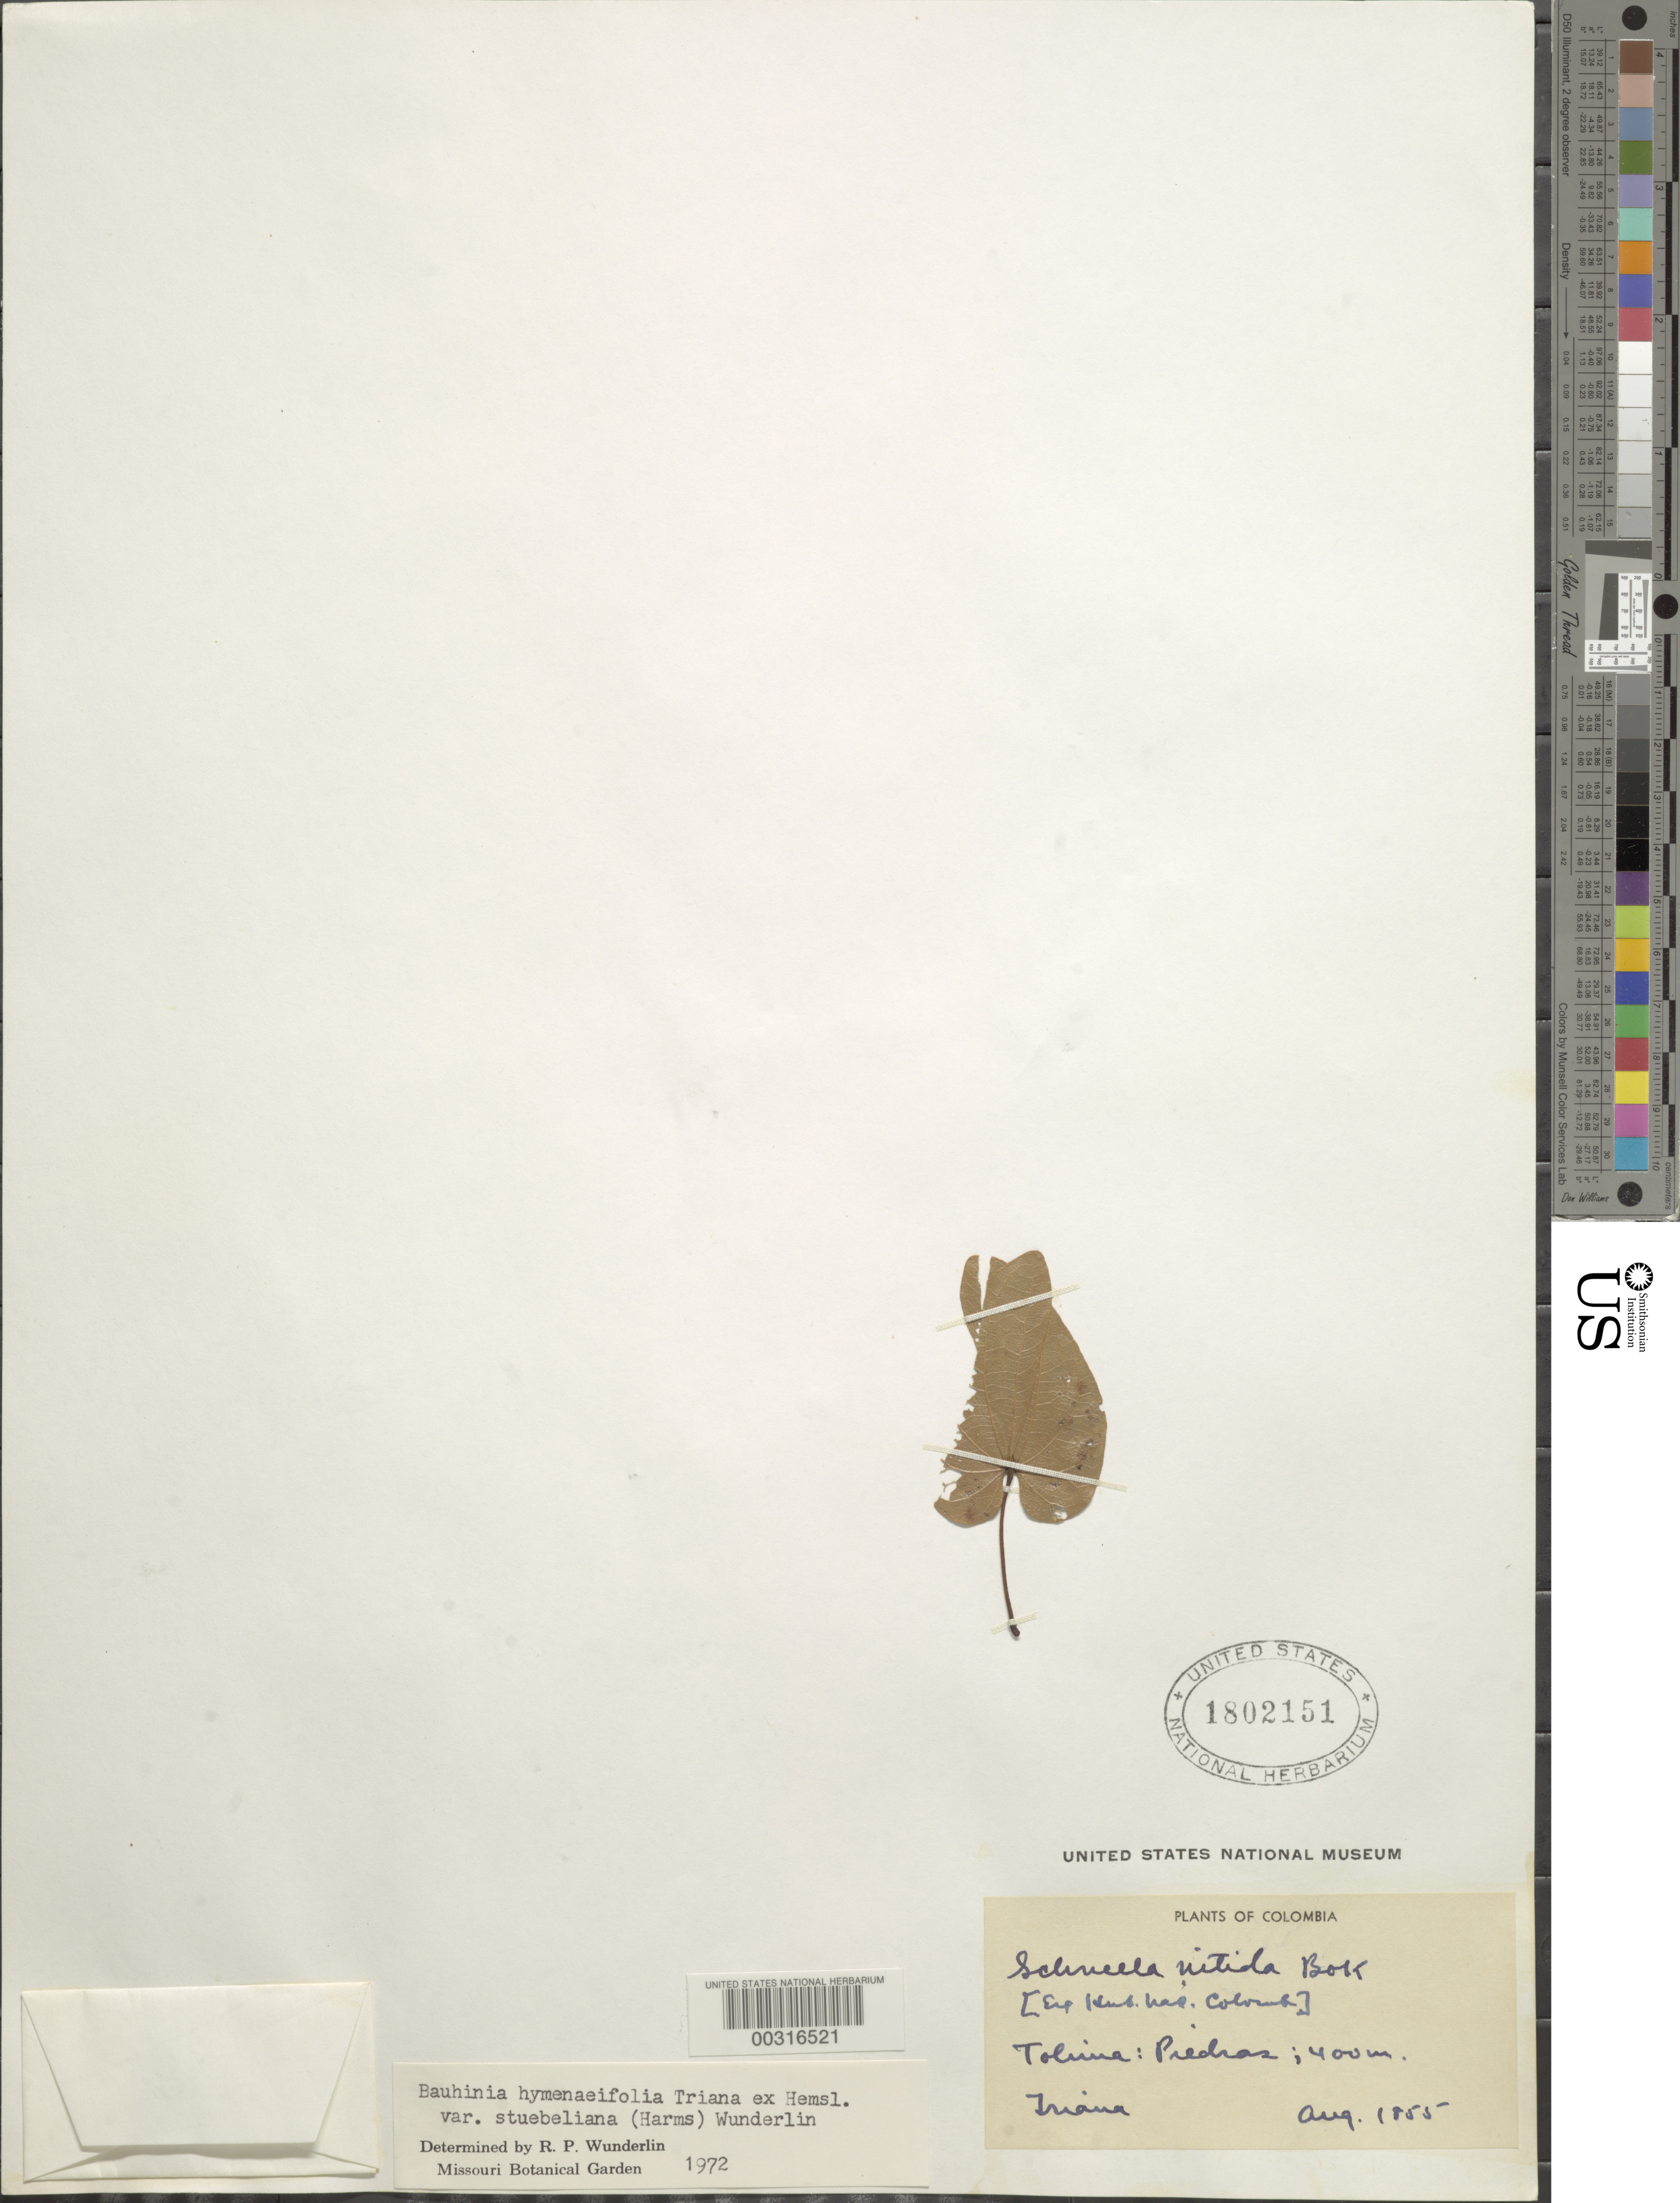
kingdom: Plantae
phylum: Tracheophyta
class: Magnoliopsida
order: Fabales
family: Fabaceae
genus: Bauhinia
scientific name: Bauhinia hymenaeifolia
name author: Hemsl.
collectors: J. J. Triana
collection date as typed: Aug 1855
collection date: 1855-08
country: Colombia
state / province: Tolima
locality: Piedras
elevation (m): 400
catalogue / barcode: US 1802151